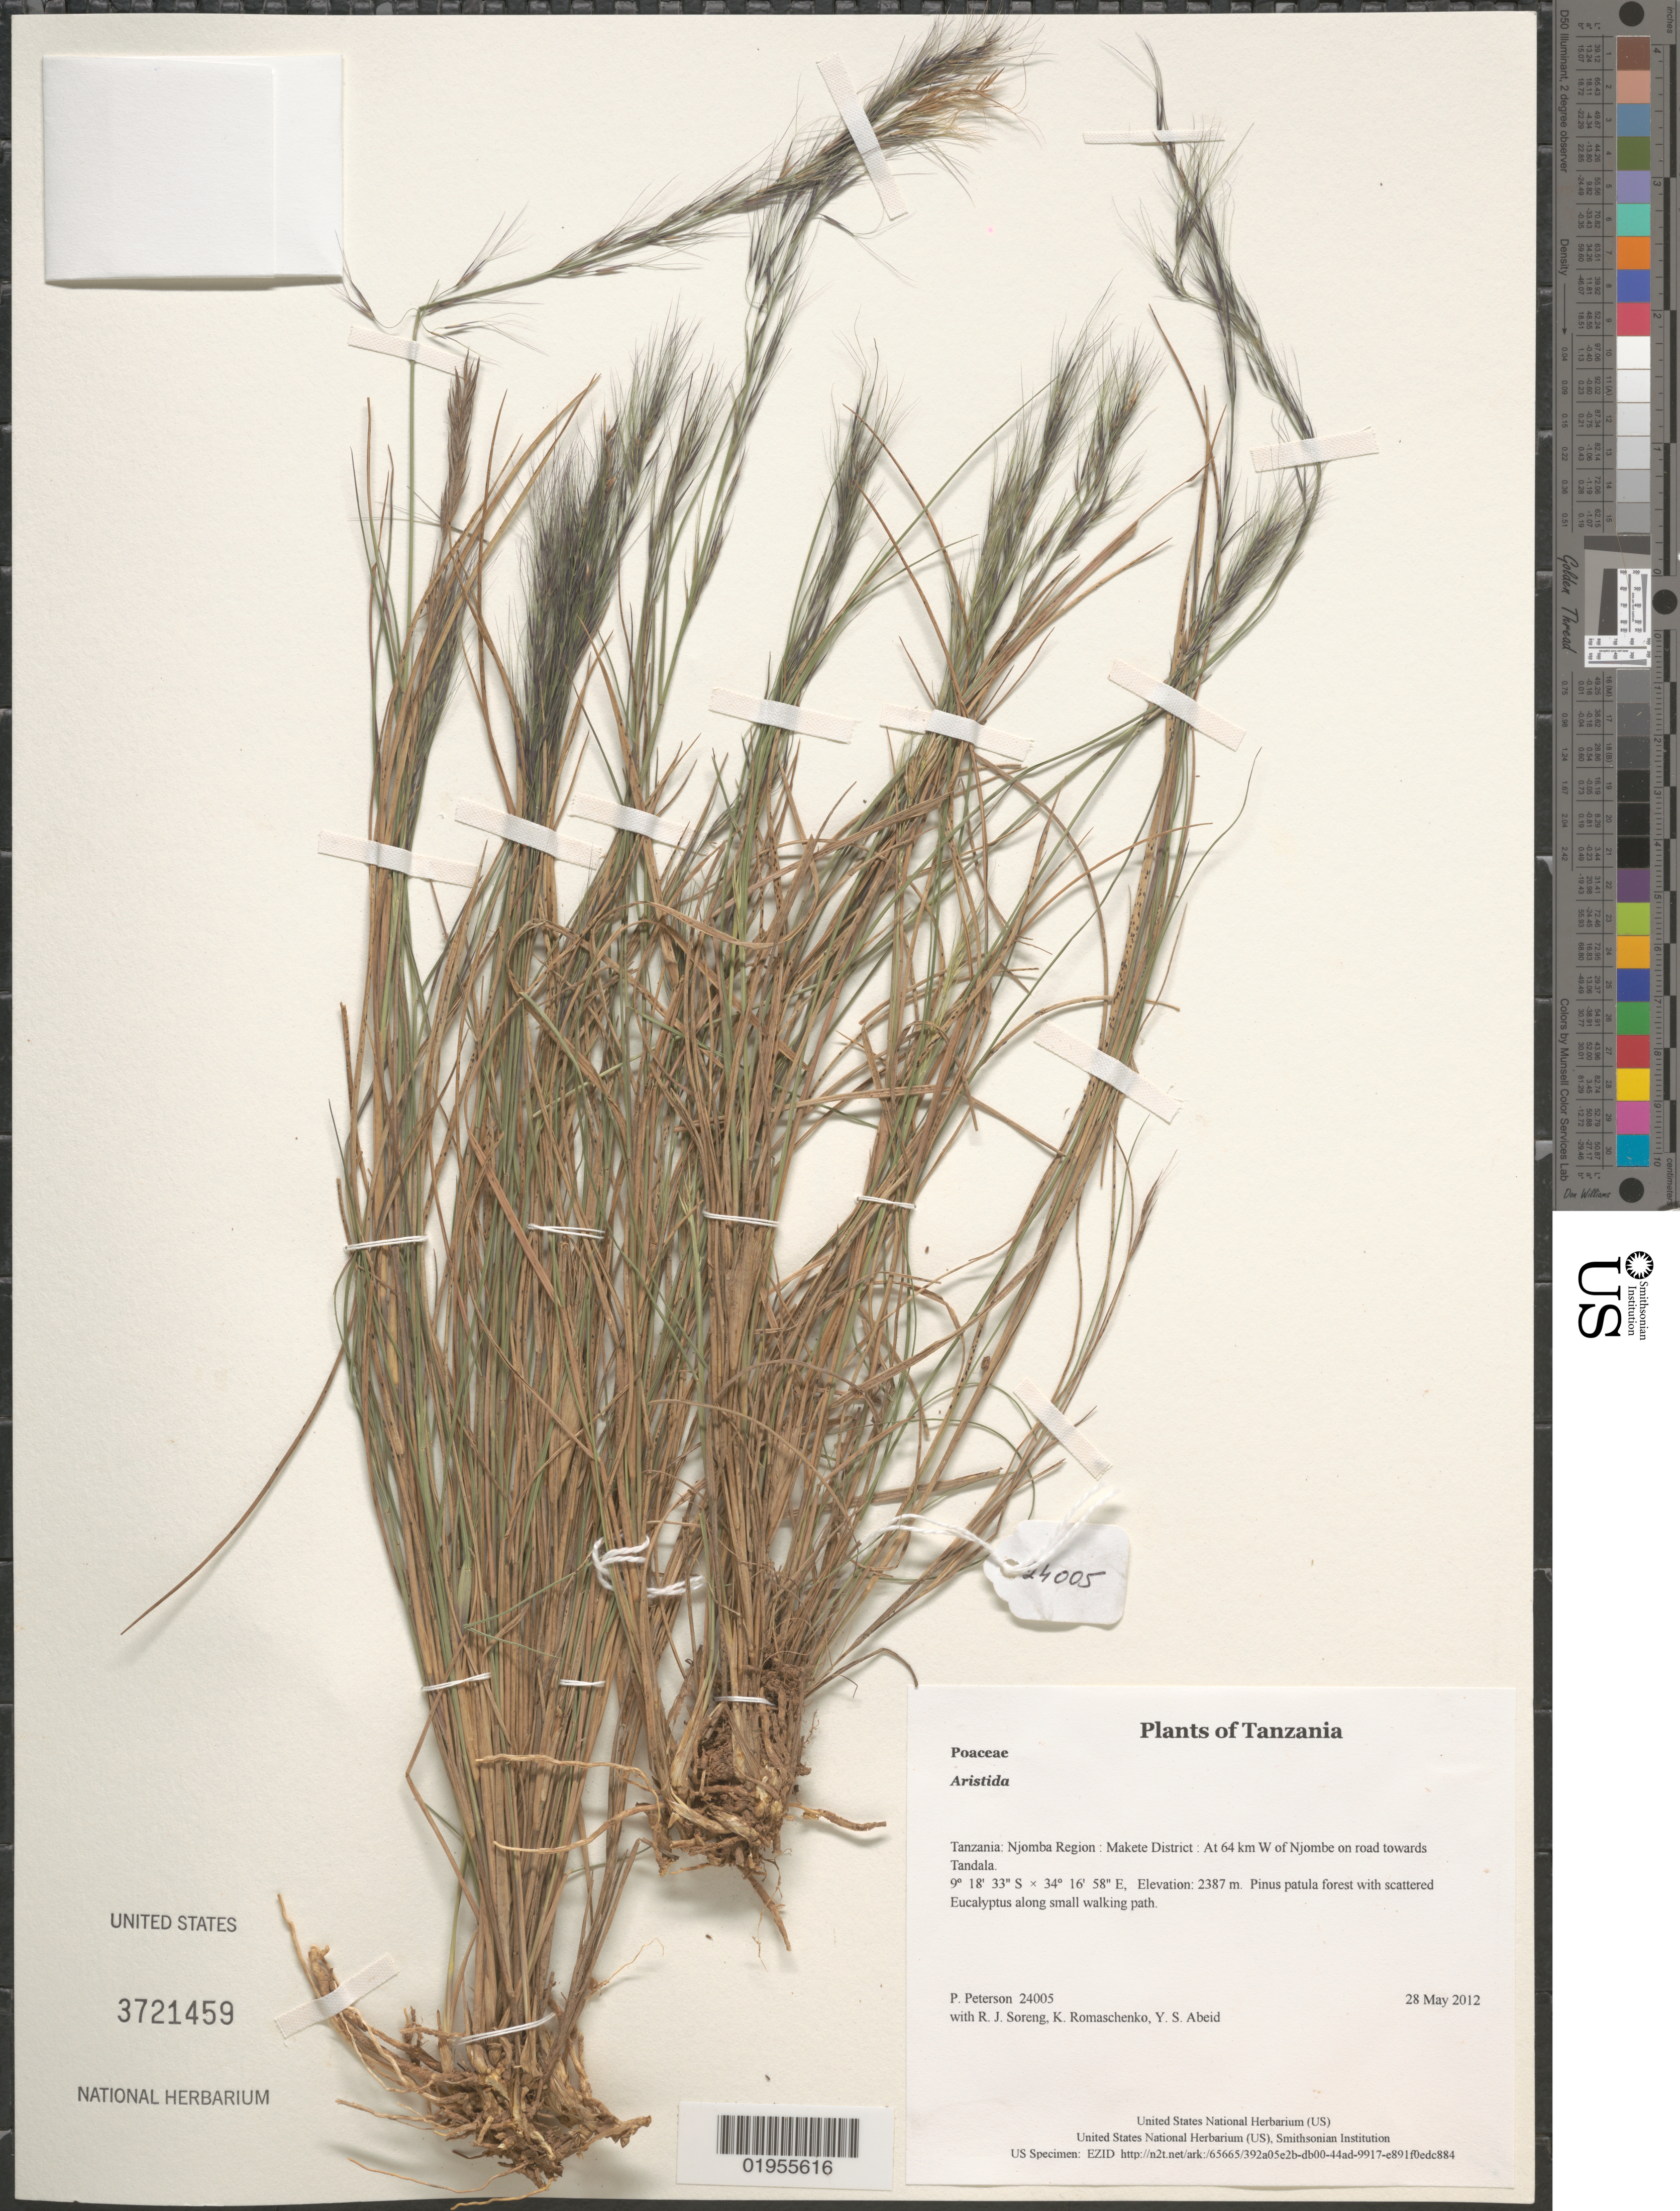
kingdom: Plantae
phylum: Tracheophyta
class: Liliopsida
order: Poales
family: Poaceae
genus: Aristida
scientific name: Aristida sp.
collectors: P. M. Peterson, R. J. Soreng, K. Romaschenko & Y. Abeid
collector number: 24005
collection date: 2012-05-28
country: Tanzania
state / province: Njombe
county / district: Makete District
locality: At 64 km W of Njombe on road towards Tandala.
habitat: Pinus patula forest with scattered Eucalyptus along small walking path.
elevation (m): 2387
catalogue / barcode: US 3721459